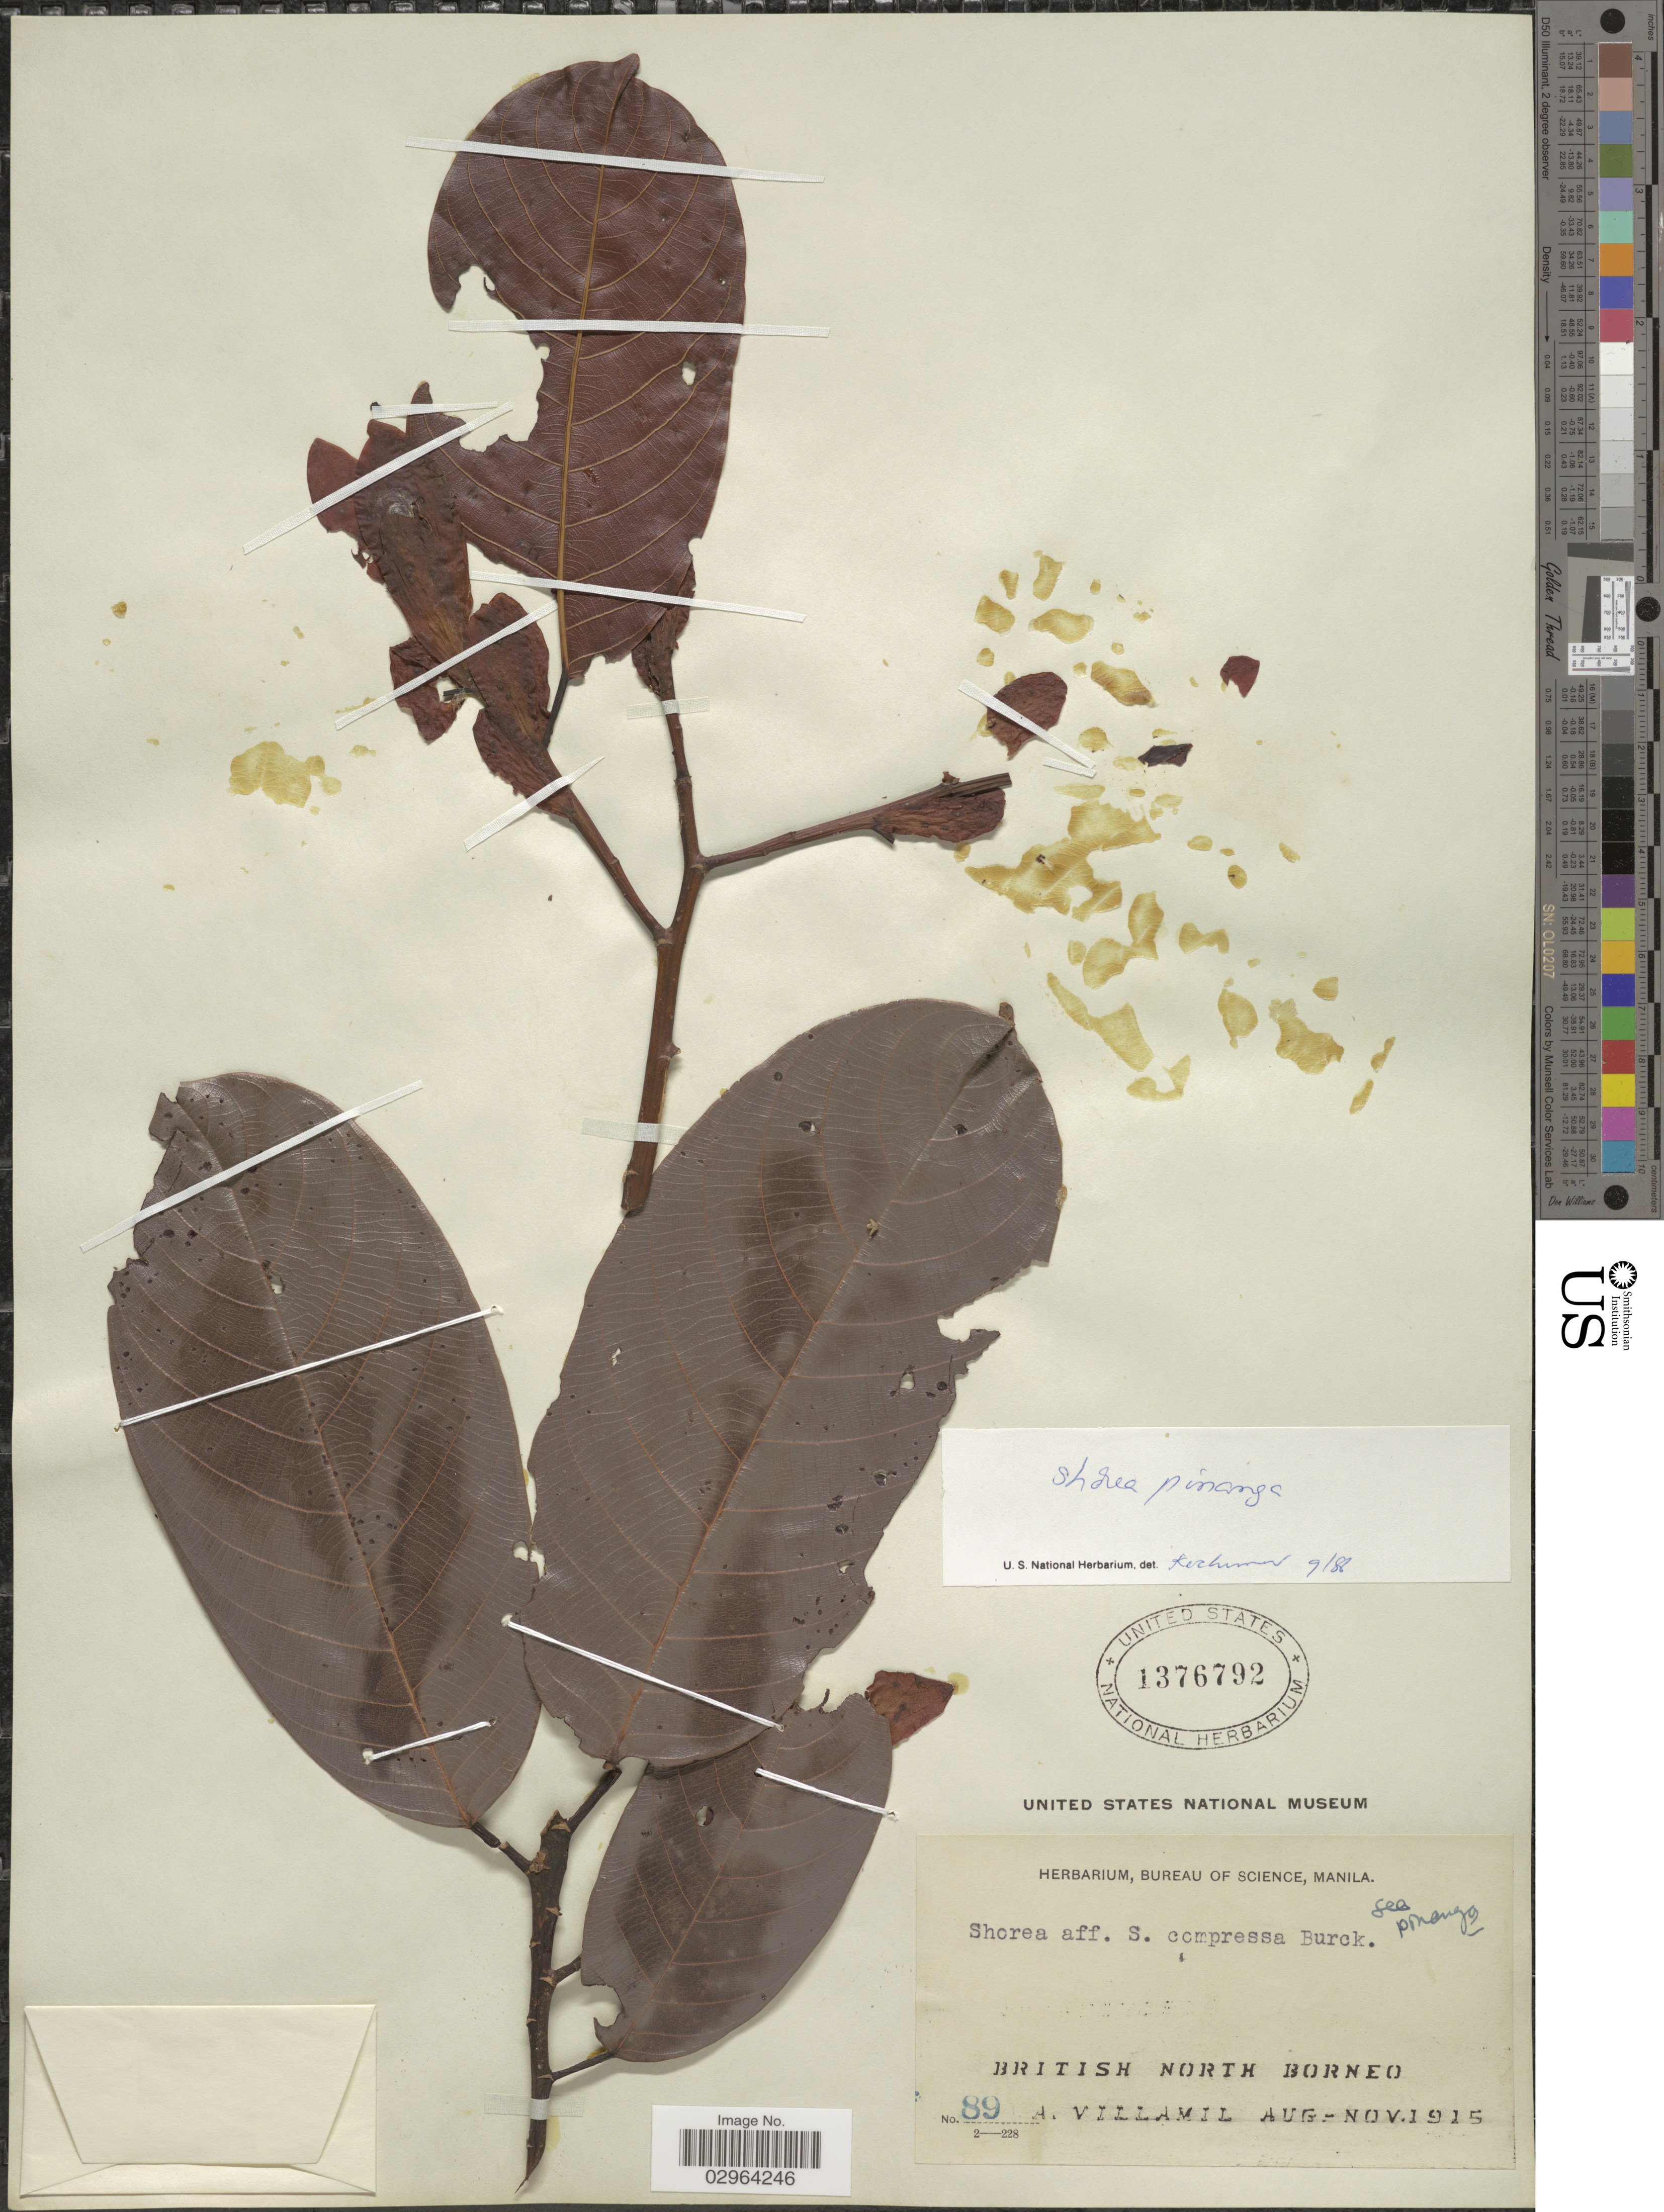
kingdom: Plantae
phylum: Tracheophyta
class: Magnoliopsida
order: Malvales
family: Dipterocarpaceae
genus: Rubroshorea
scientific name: Rubroshorea pinanga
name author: (Scheff.) P.S. Ashton & J. Heck.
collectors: A. Villamil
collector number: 89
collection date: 1915-08/1915-11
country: Malaysia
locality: British North Borneo.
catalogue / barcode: US 1376792